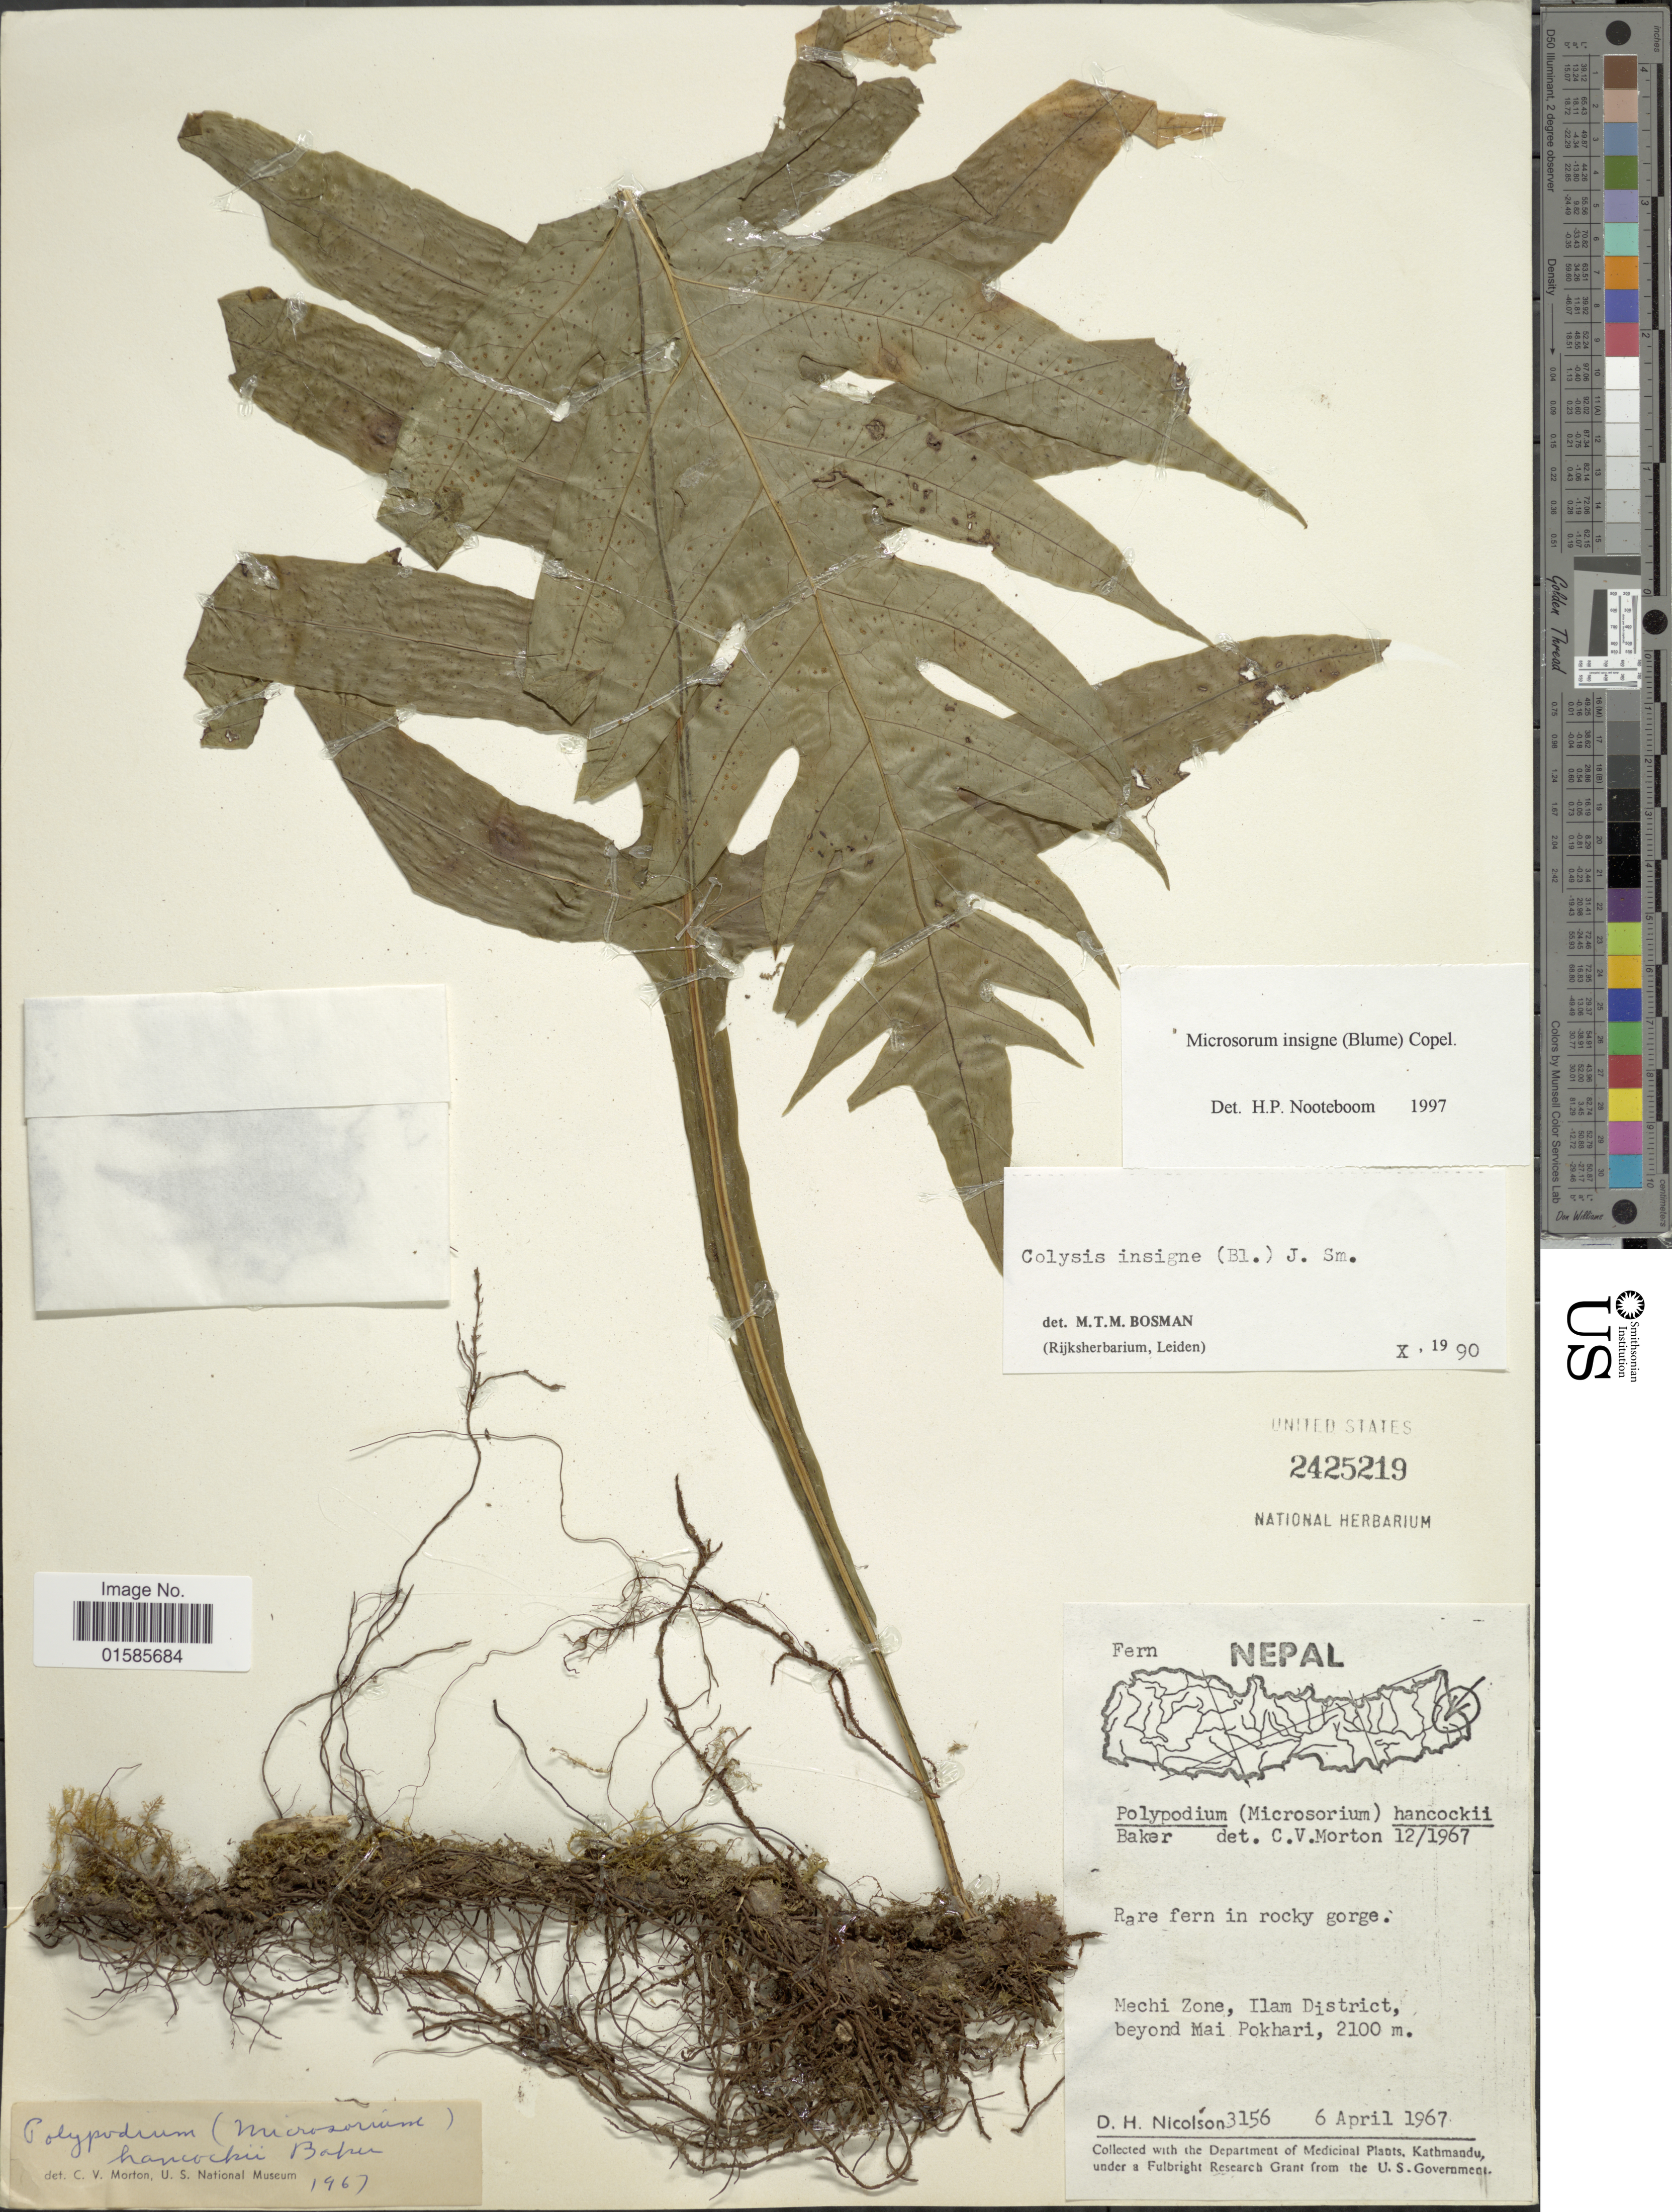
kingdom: Plantae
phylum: Tracheophyta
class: Polypodiopsida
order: Polypodiales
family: Polypodiaceae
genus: Microsorum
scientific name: Microsorum insigne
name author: (Blume) Copel.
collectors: D. H. Nicolson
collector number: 3156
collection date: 1967-04-06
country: Nepal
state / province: Mechi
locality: Mechi Zone, Ilam District, beyond Mao Pokhari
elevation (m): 2100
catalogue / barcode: US 2425219